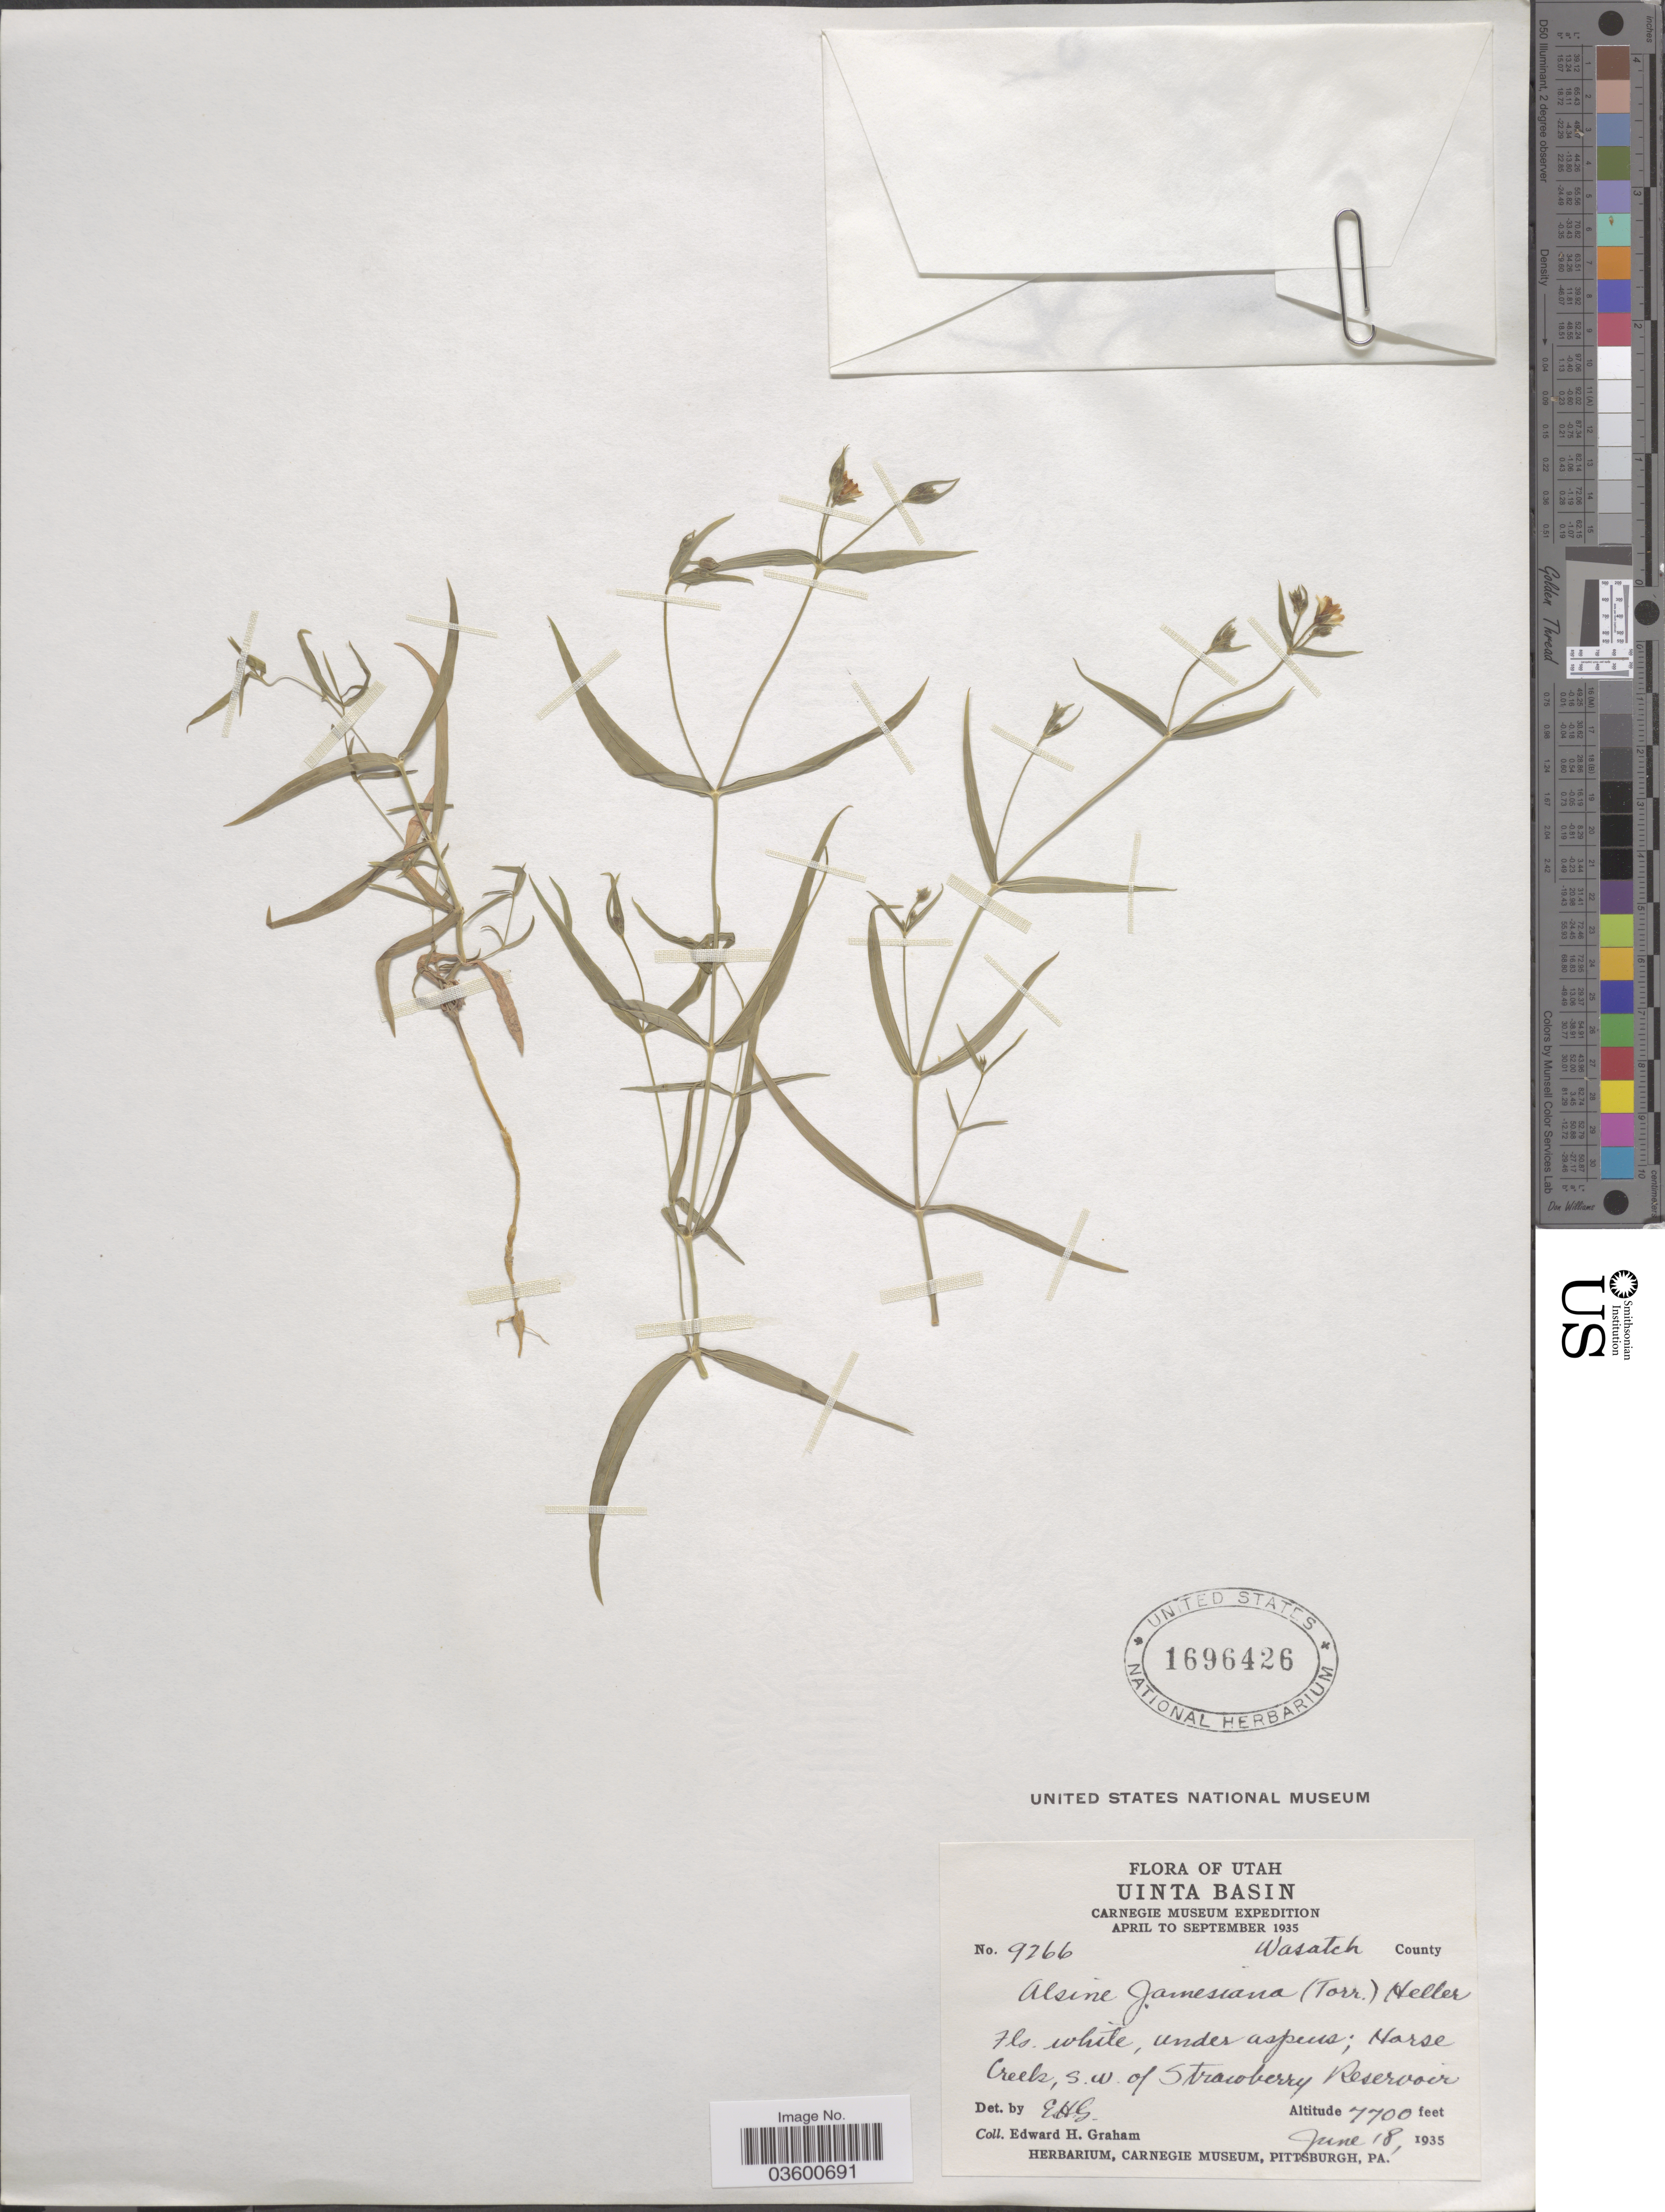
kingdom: Plantae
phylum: Tracheophyta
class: Magnoliopsida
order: Caryophyllales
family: Caryophyllaceae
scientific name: Torreyostellaria jamesiana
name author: (Torr.) Gang Yao et al.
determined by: Strong, M. T., (US), Smithsonian Institution - National Museum of Natural History (UNITED STATES)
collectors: E. H. Graham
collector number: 9266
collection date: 1935-06-18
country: United States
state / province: Utah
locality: Uinta Basin. Wasatch County. Horse Creek, S.W. of Strawberry Reservoir.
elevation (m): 2347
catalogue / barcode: US 1696426